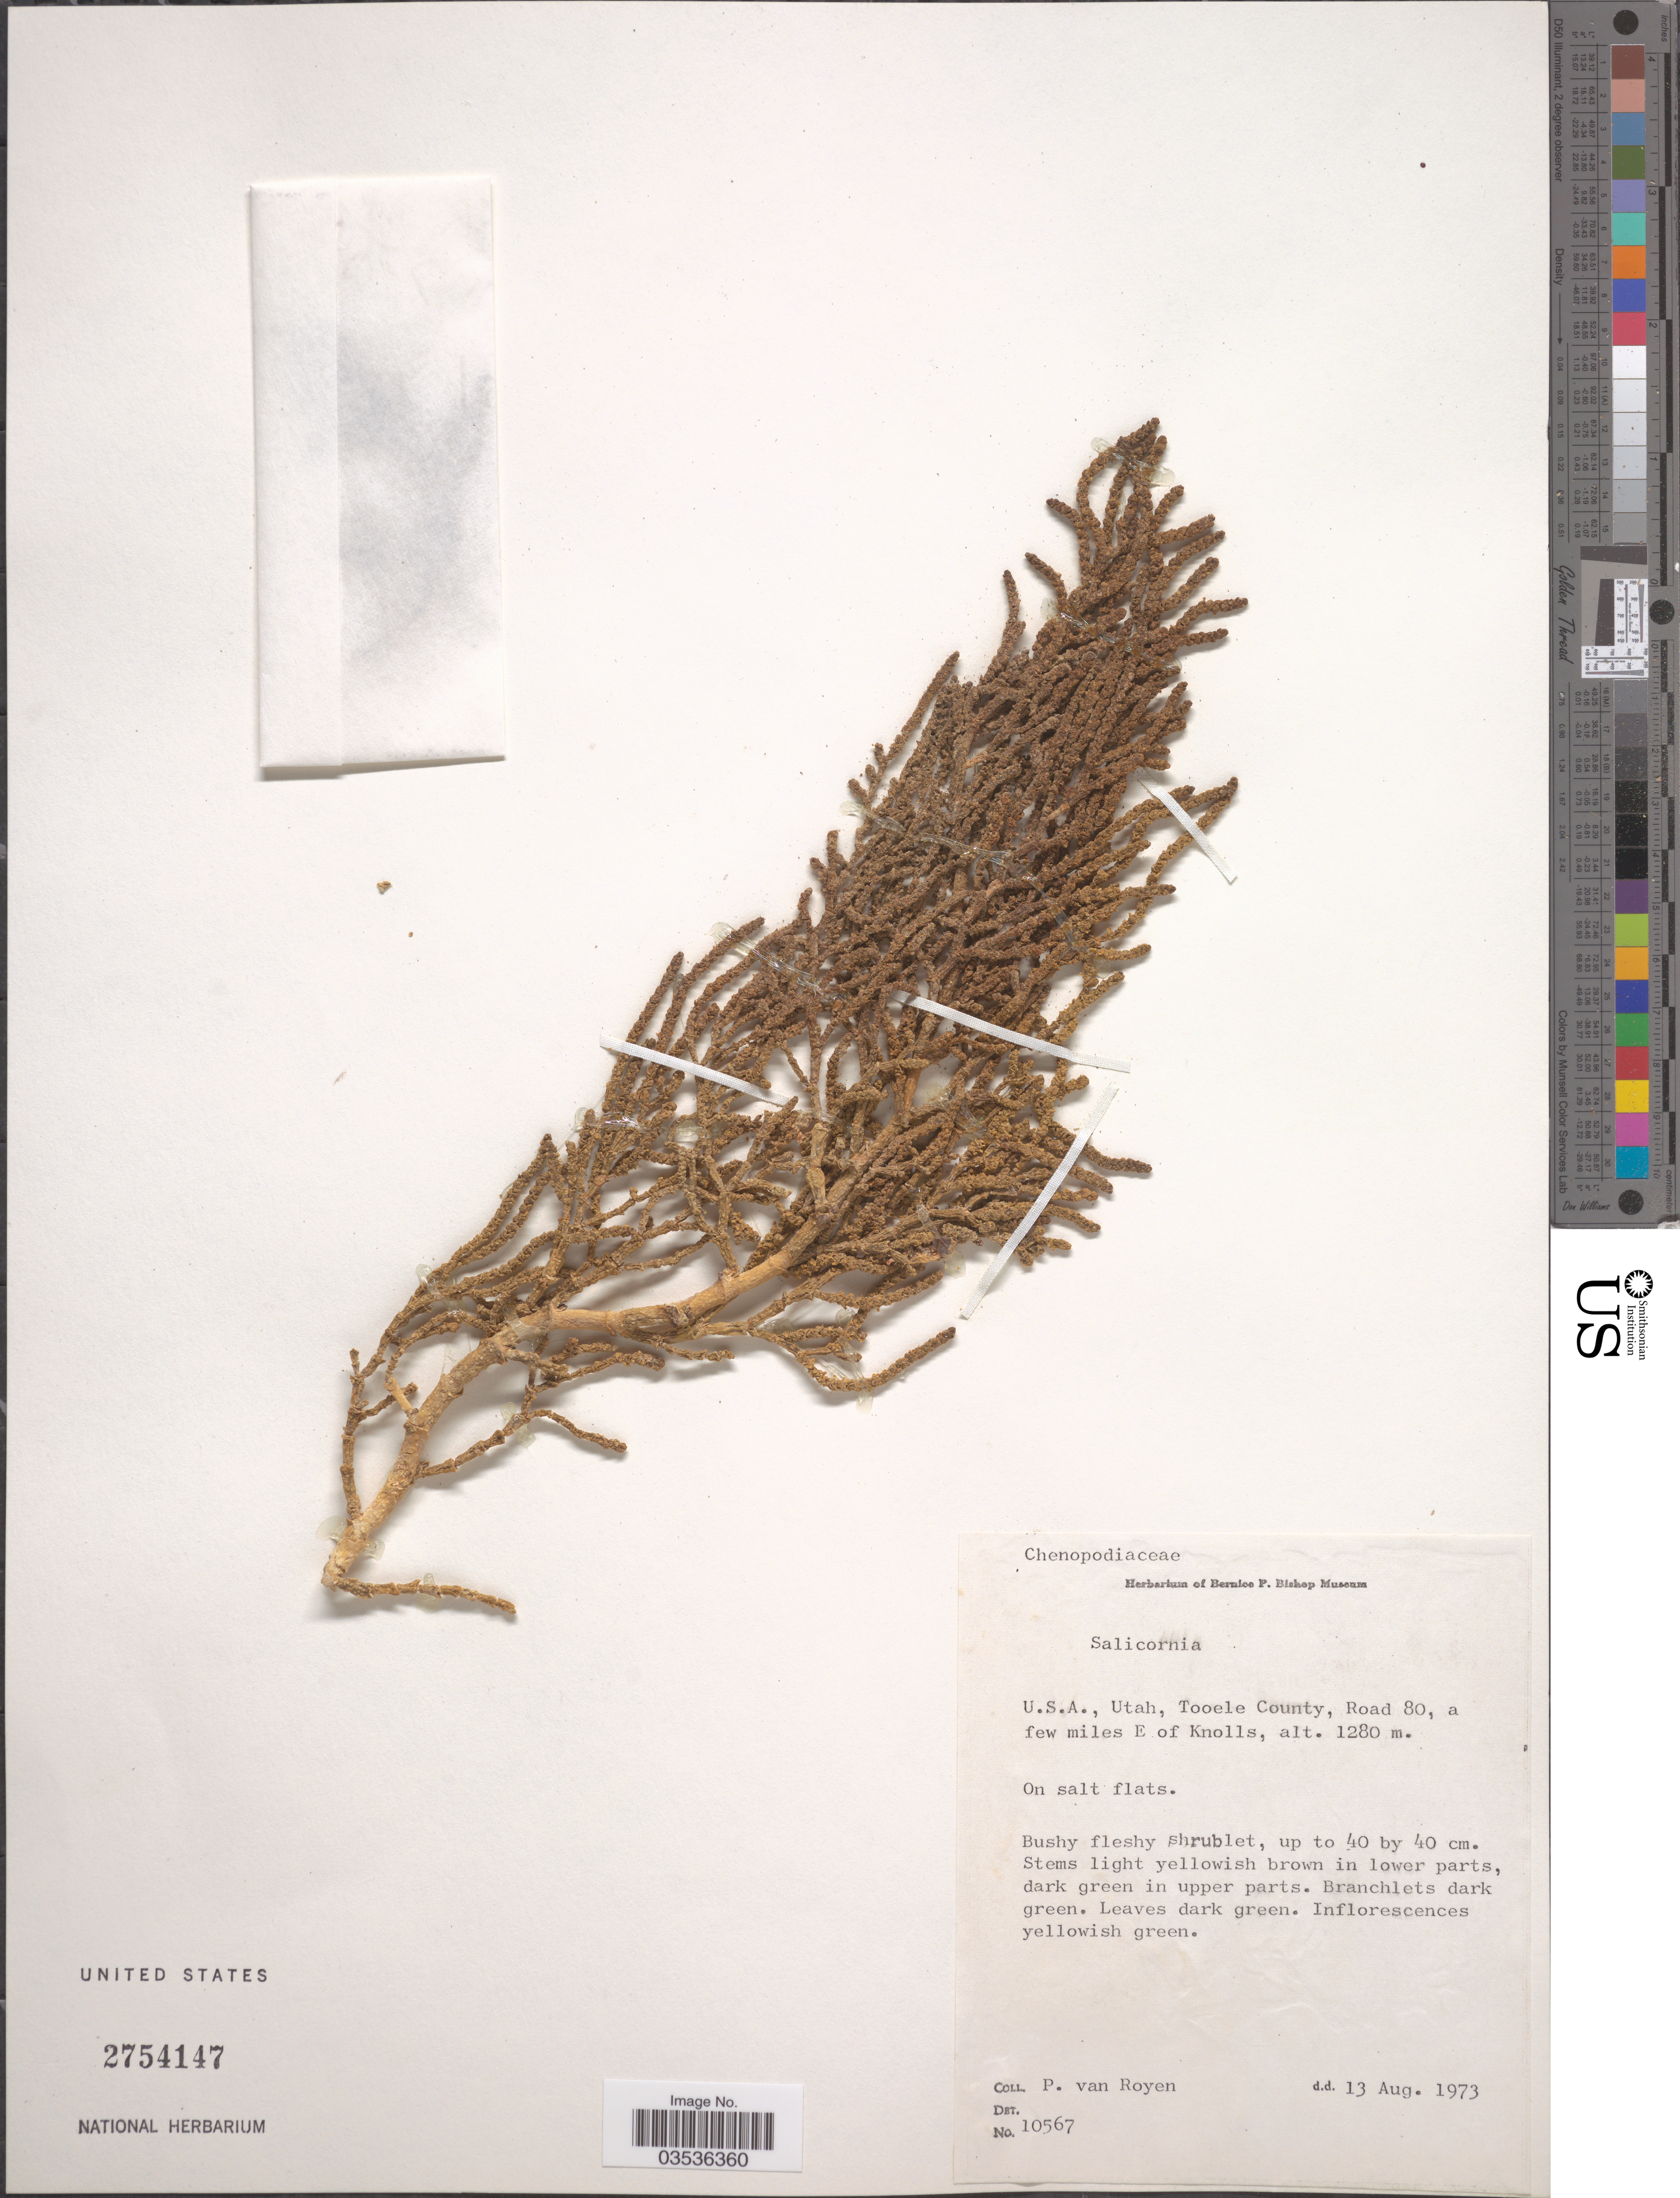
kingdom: Plantae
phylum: Tracheophyta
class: Magnoliopsida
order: Caryophyllales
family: Amaranthaceae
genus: Allenrolfea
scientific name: Allenrolfea occidentalis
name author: (S. Watson) Kuntze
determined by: Strong, Mark T., (BOT), Smithsonian Institution - National Museum of Natural History (UNITED STATES)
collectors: P. van Royen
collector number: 10567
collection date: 1973-08-13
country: United States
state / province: Utah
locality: Tooele County, Road 80, a few miles E of Knolls.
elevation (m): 1280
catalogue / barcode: US 2754147